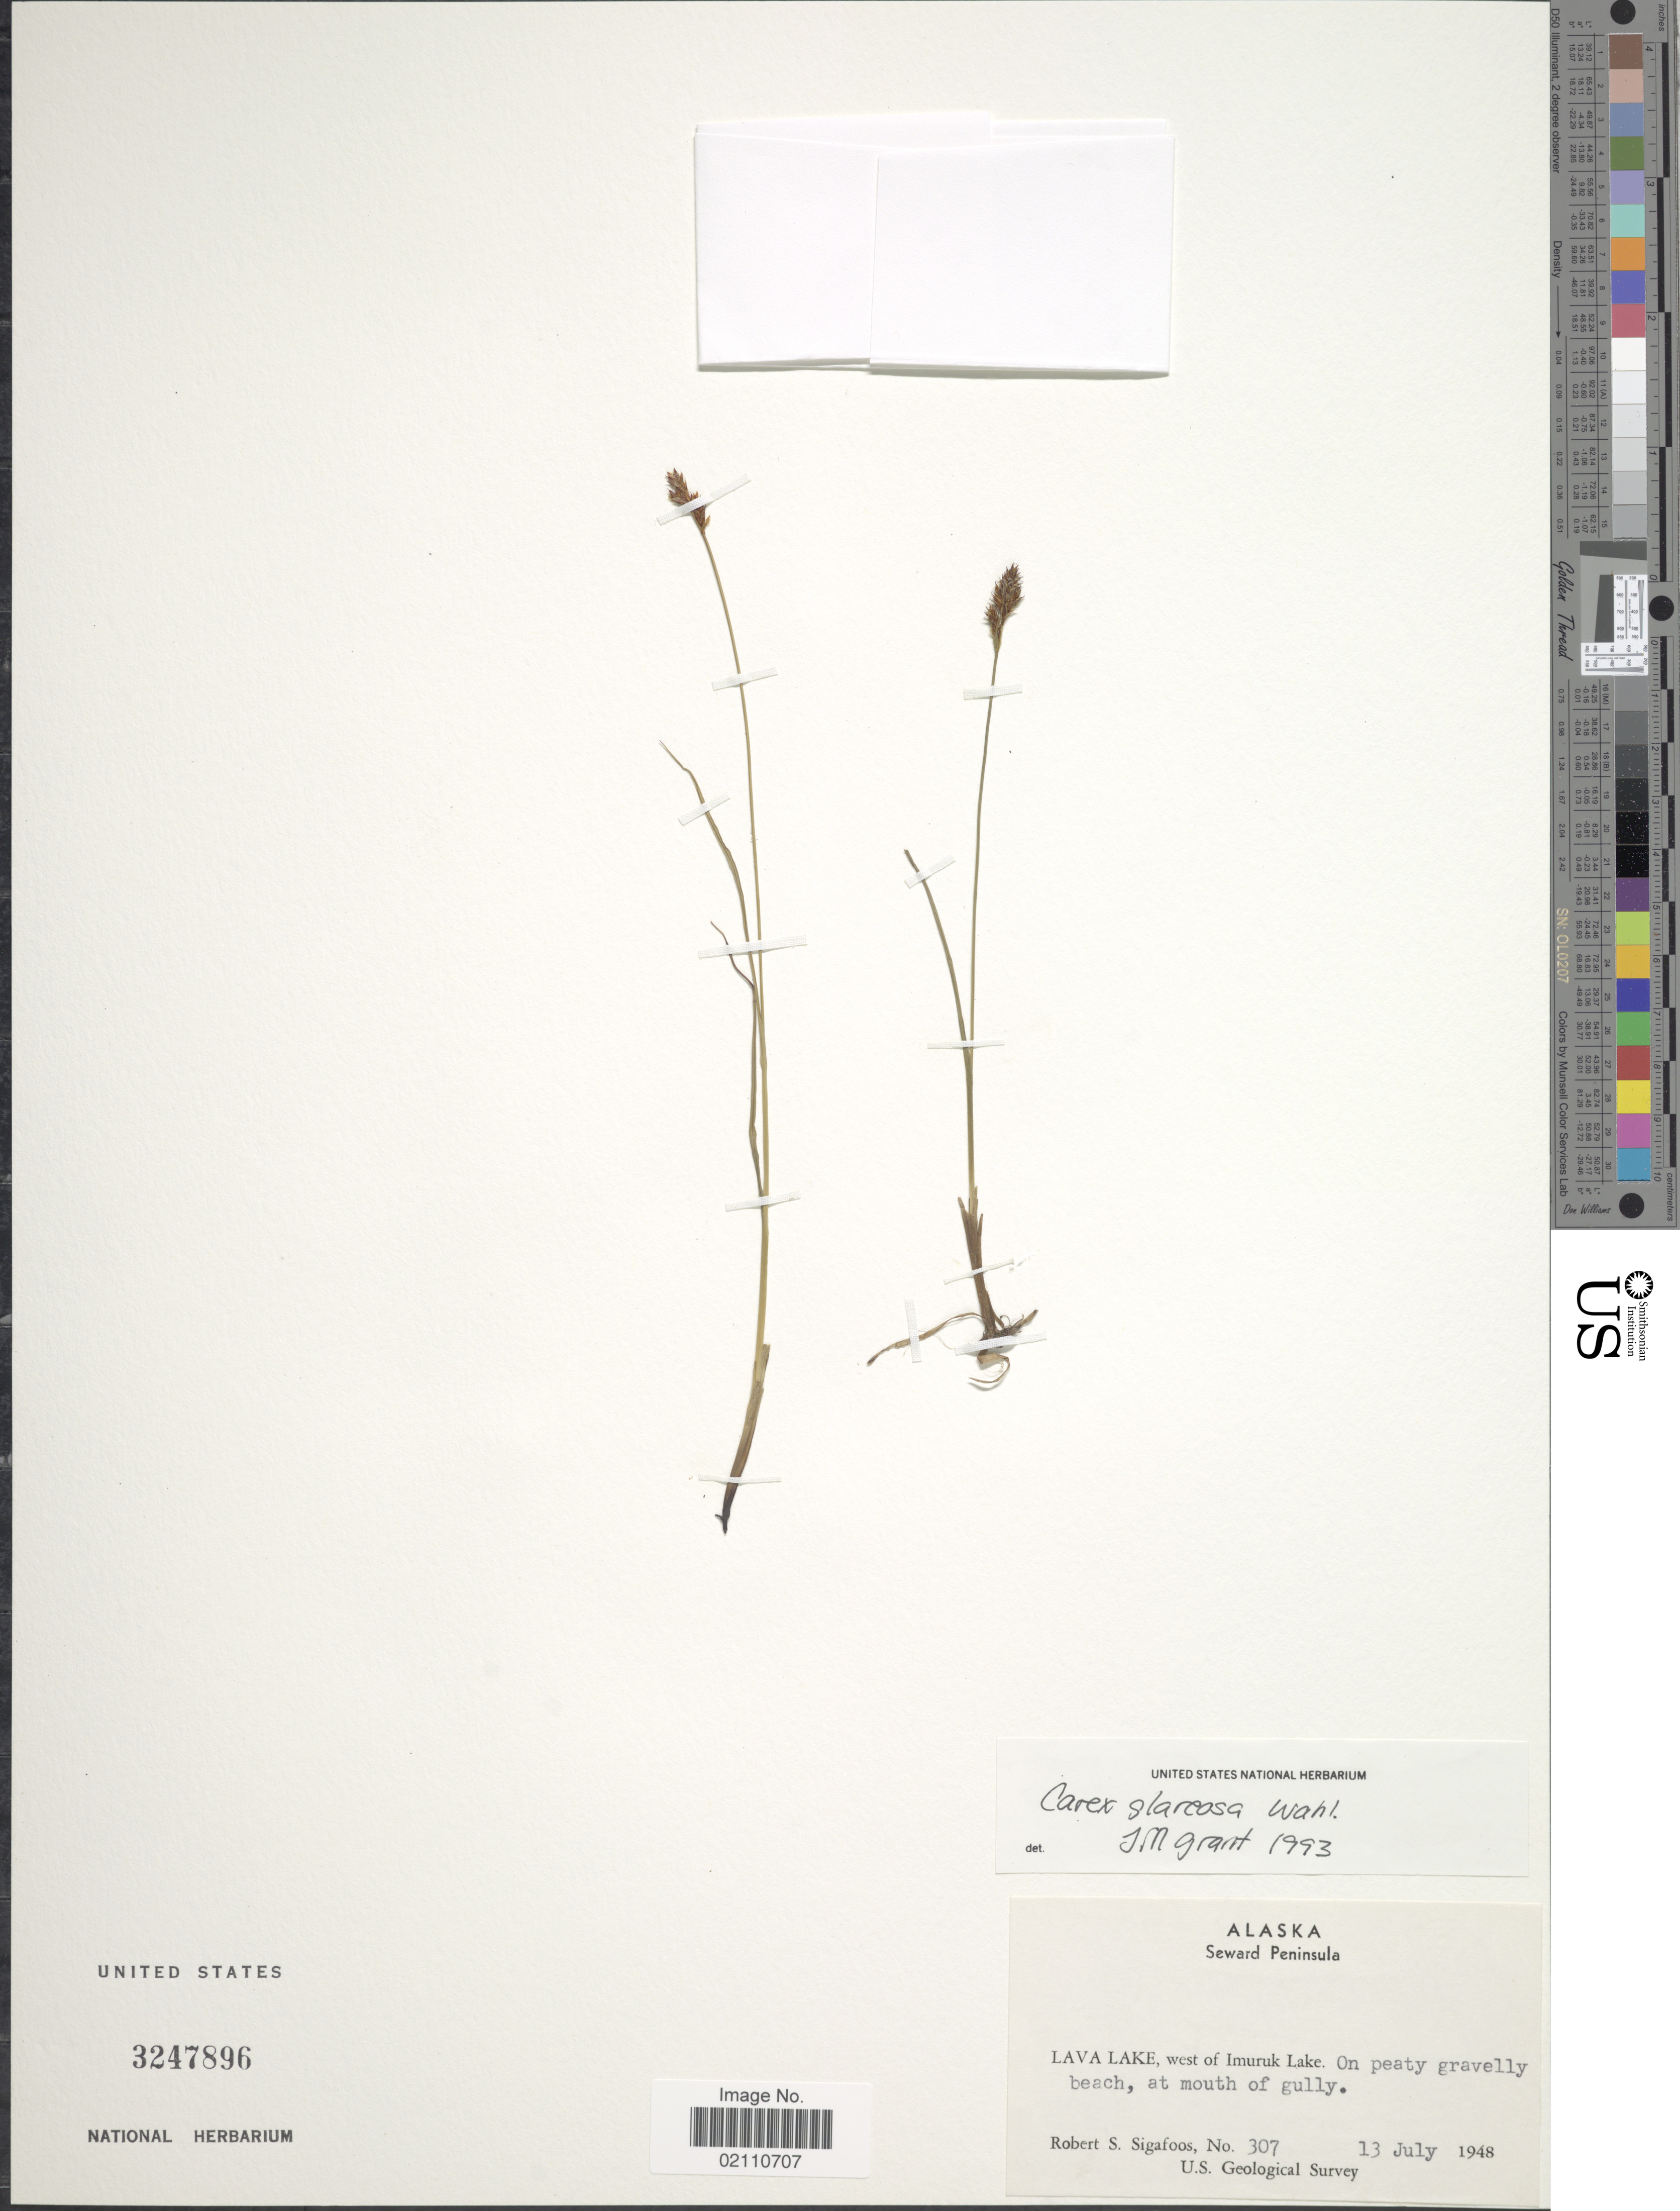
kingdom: Plantae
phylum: Tracheophyta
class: Liliopsida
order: Poales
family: Cyperaceae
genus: Carex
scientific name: Carex glareosa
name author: Schkuhr ex Wahlenb.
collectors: R. Sigafoos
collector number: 307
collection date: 1948-07-13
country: United States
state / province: Alaska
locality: Seward Peninsula, Lava Lake, west of Imuruk Lake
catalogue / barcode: US 3247896